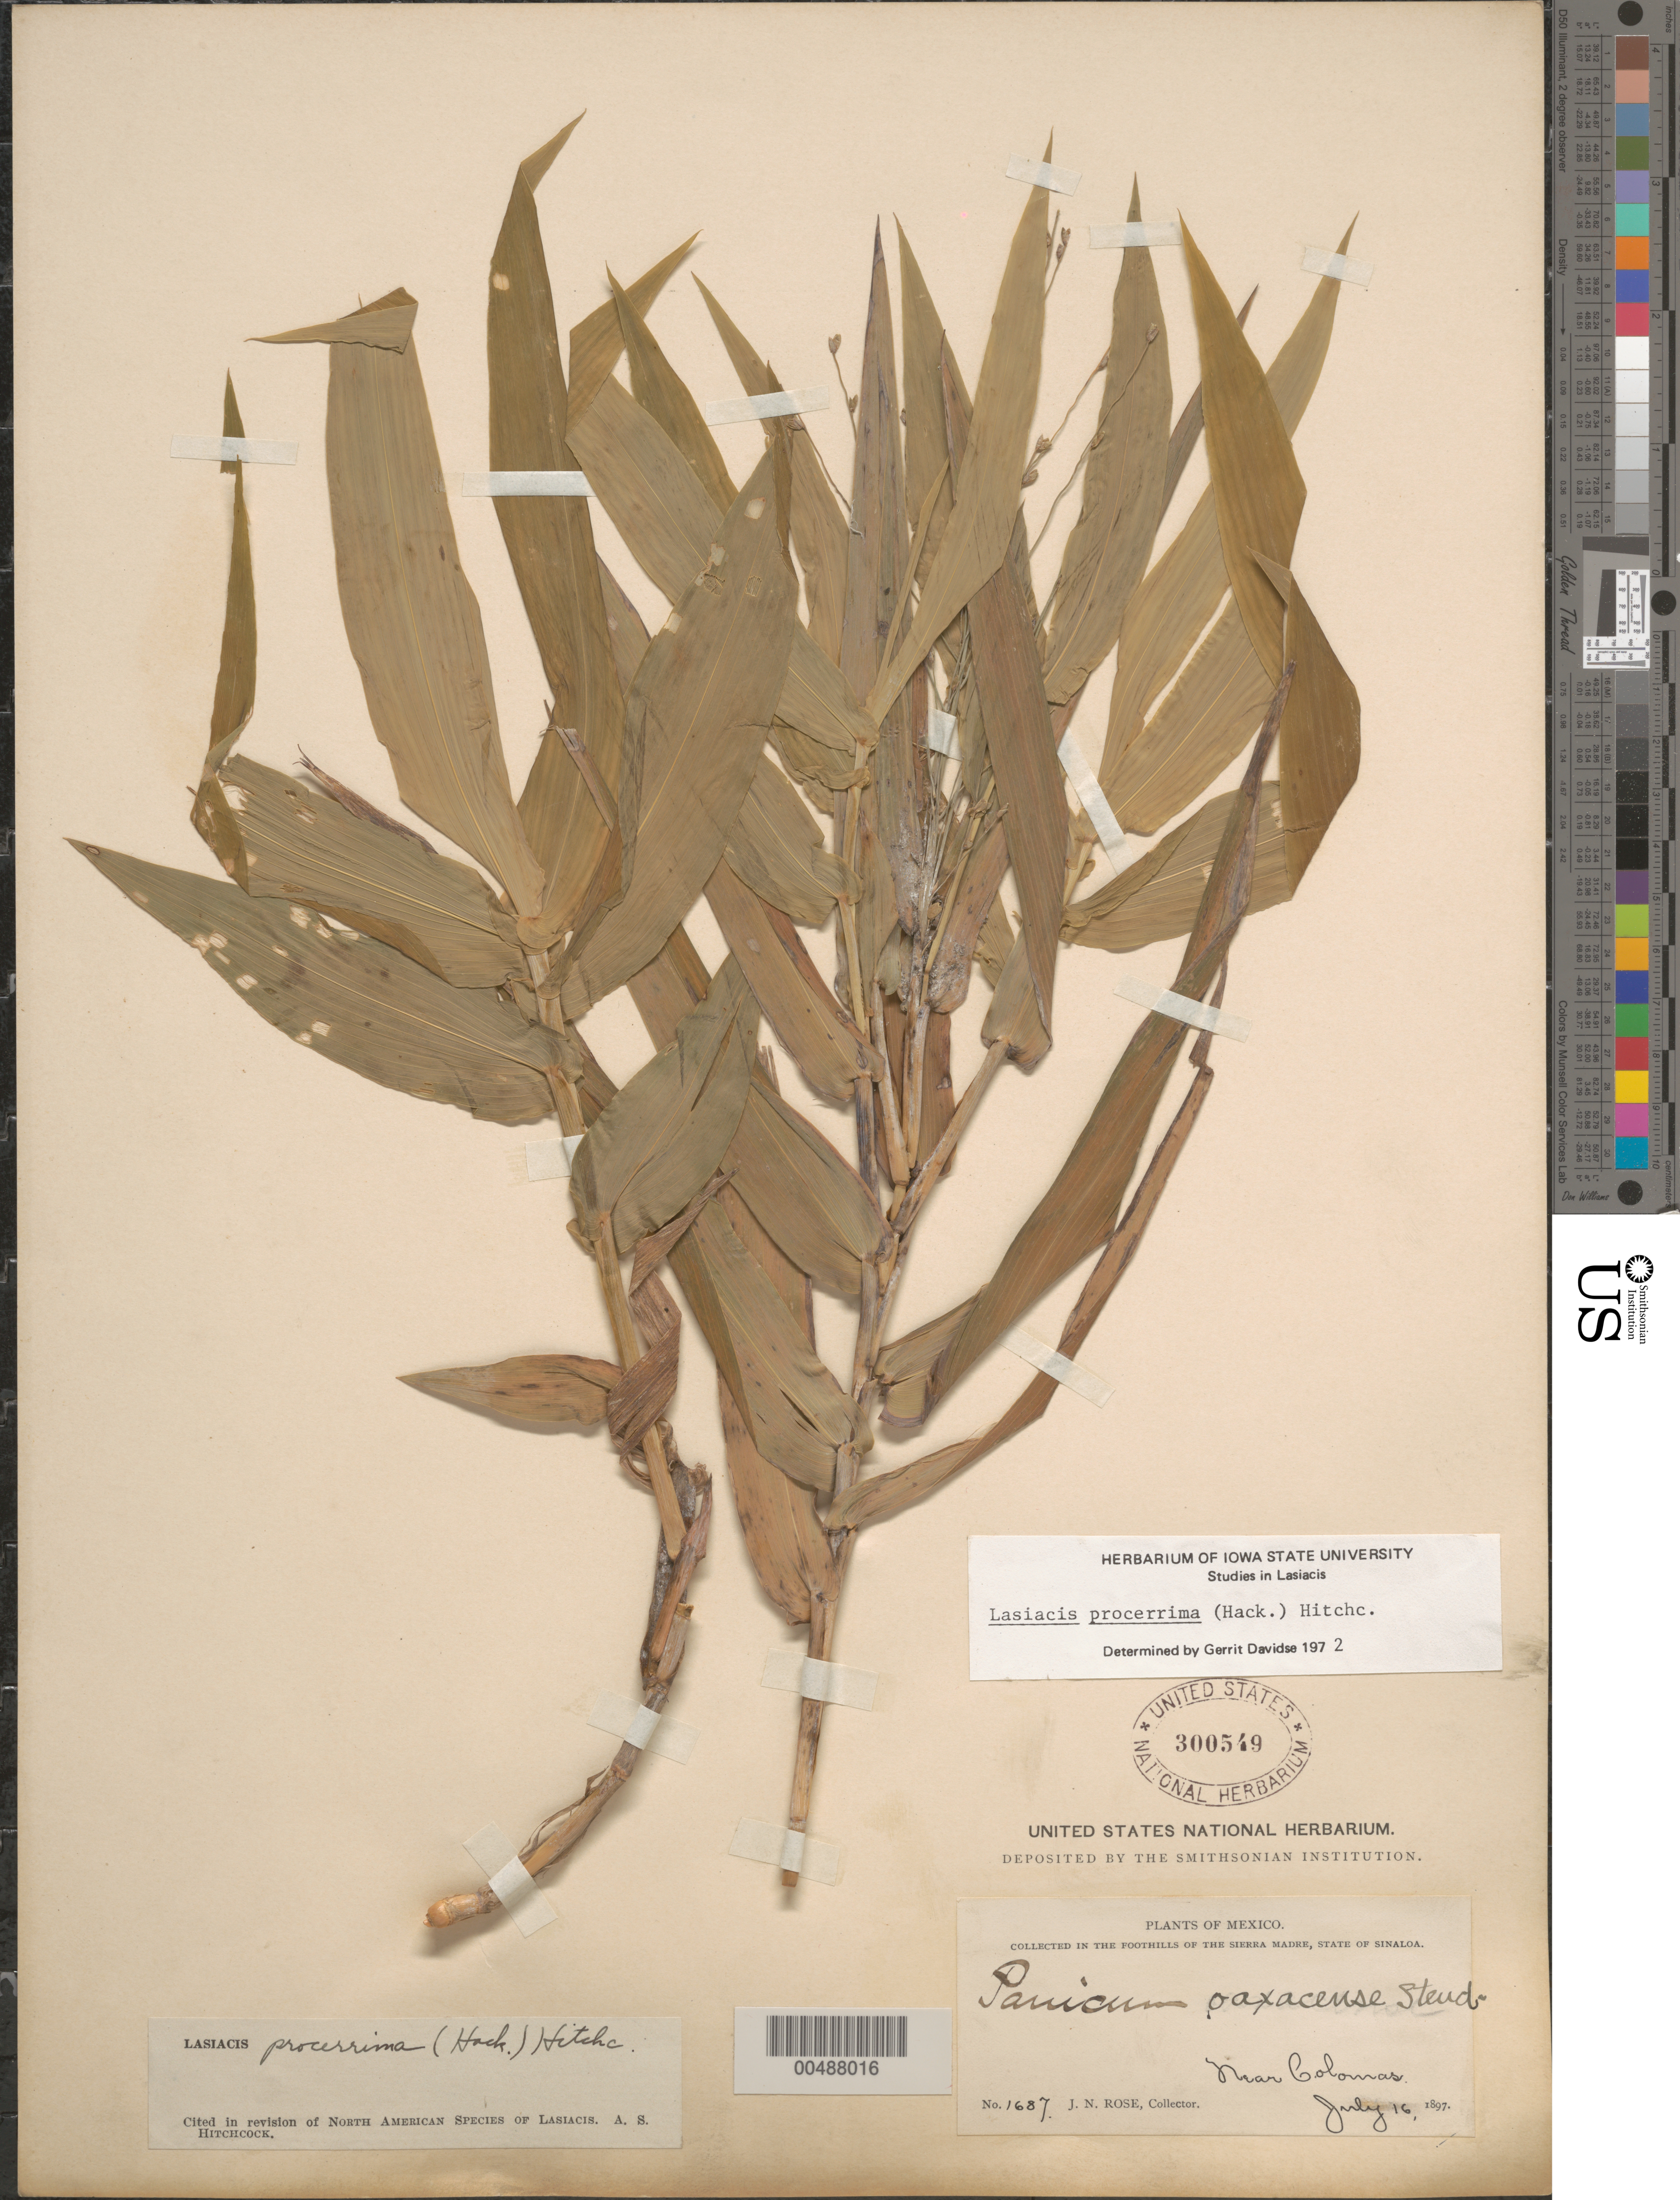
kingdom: Plantae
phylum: Tracheophyta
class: Liliopsida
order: Poales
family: Poaceae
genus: Lasiacis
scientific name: Lasiacis procerrima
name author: (Hack.) Hitchc.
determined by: Davidse, Gerrit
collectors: J. N. Rose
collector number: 1687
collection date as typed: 16 Jul 1897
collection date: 1897-07-16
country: Mexico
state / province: Sinaloa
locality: In the foothills of the Sierra Madre, near Colomas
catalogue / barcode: US 300549